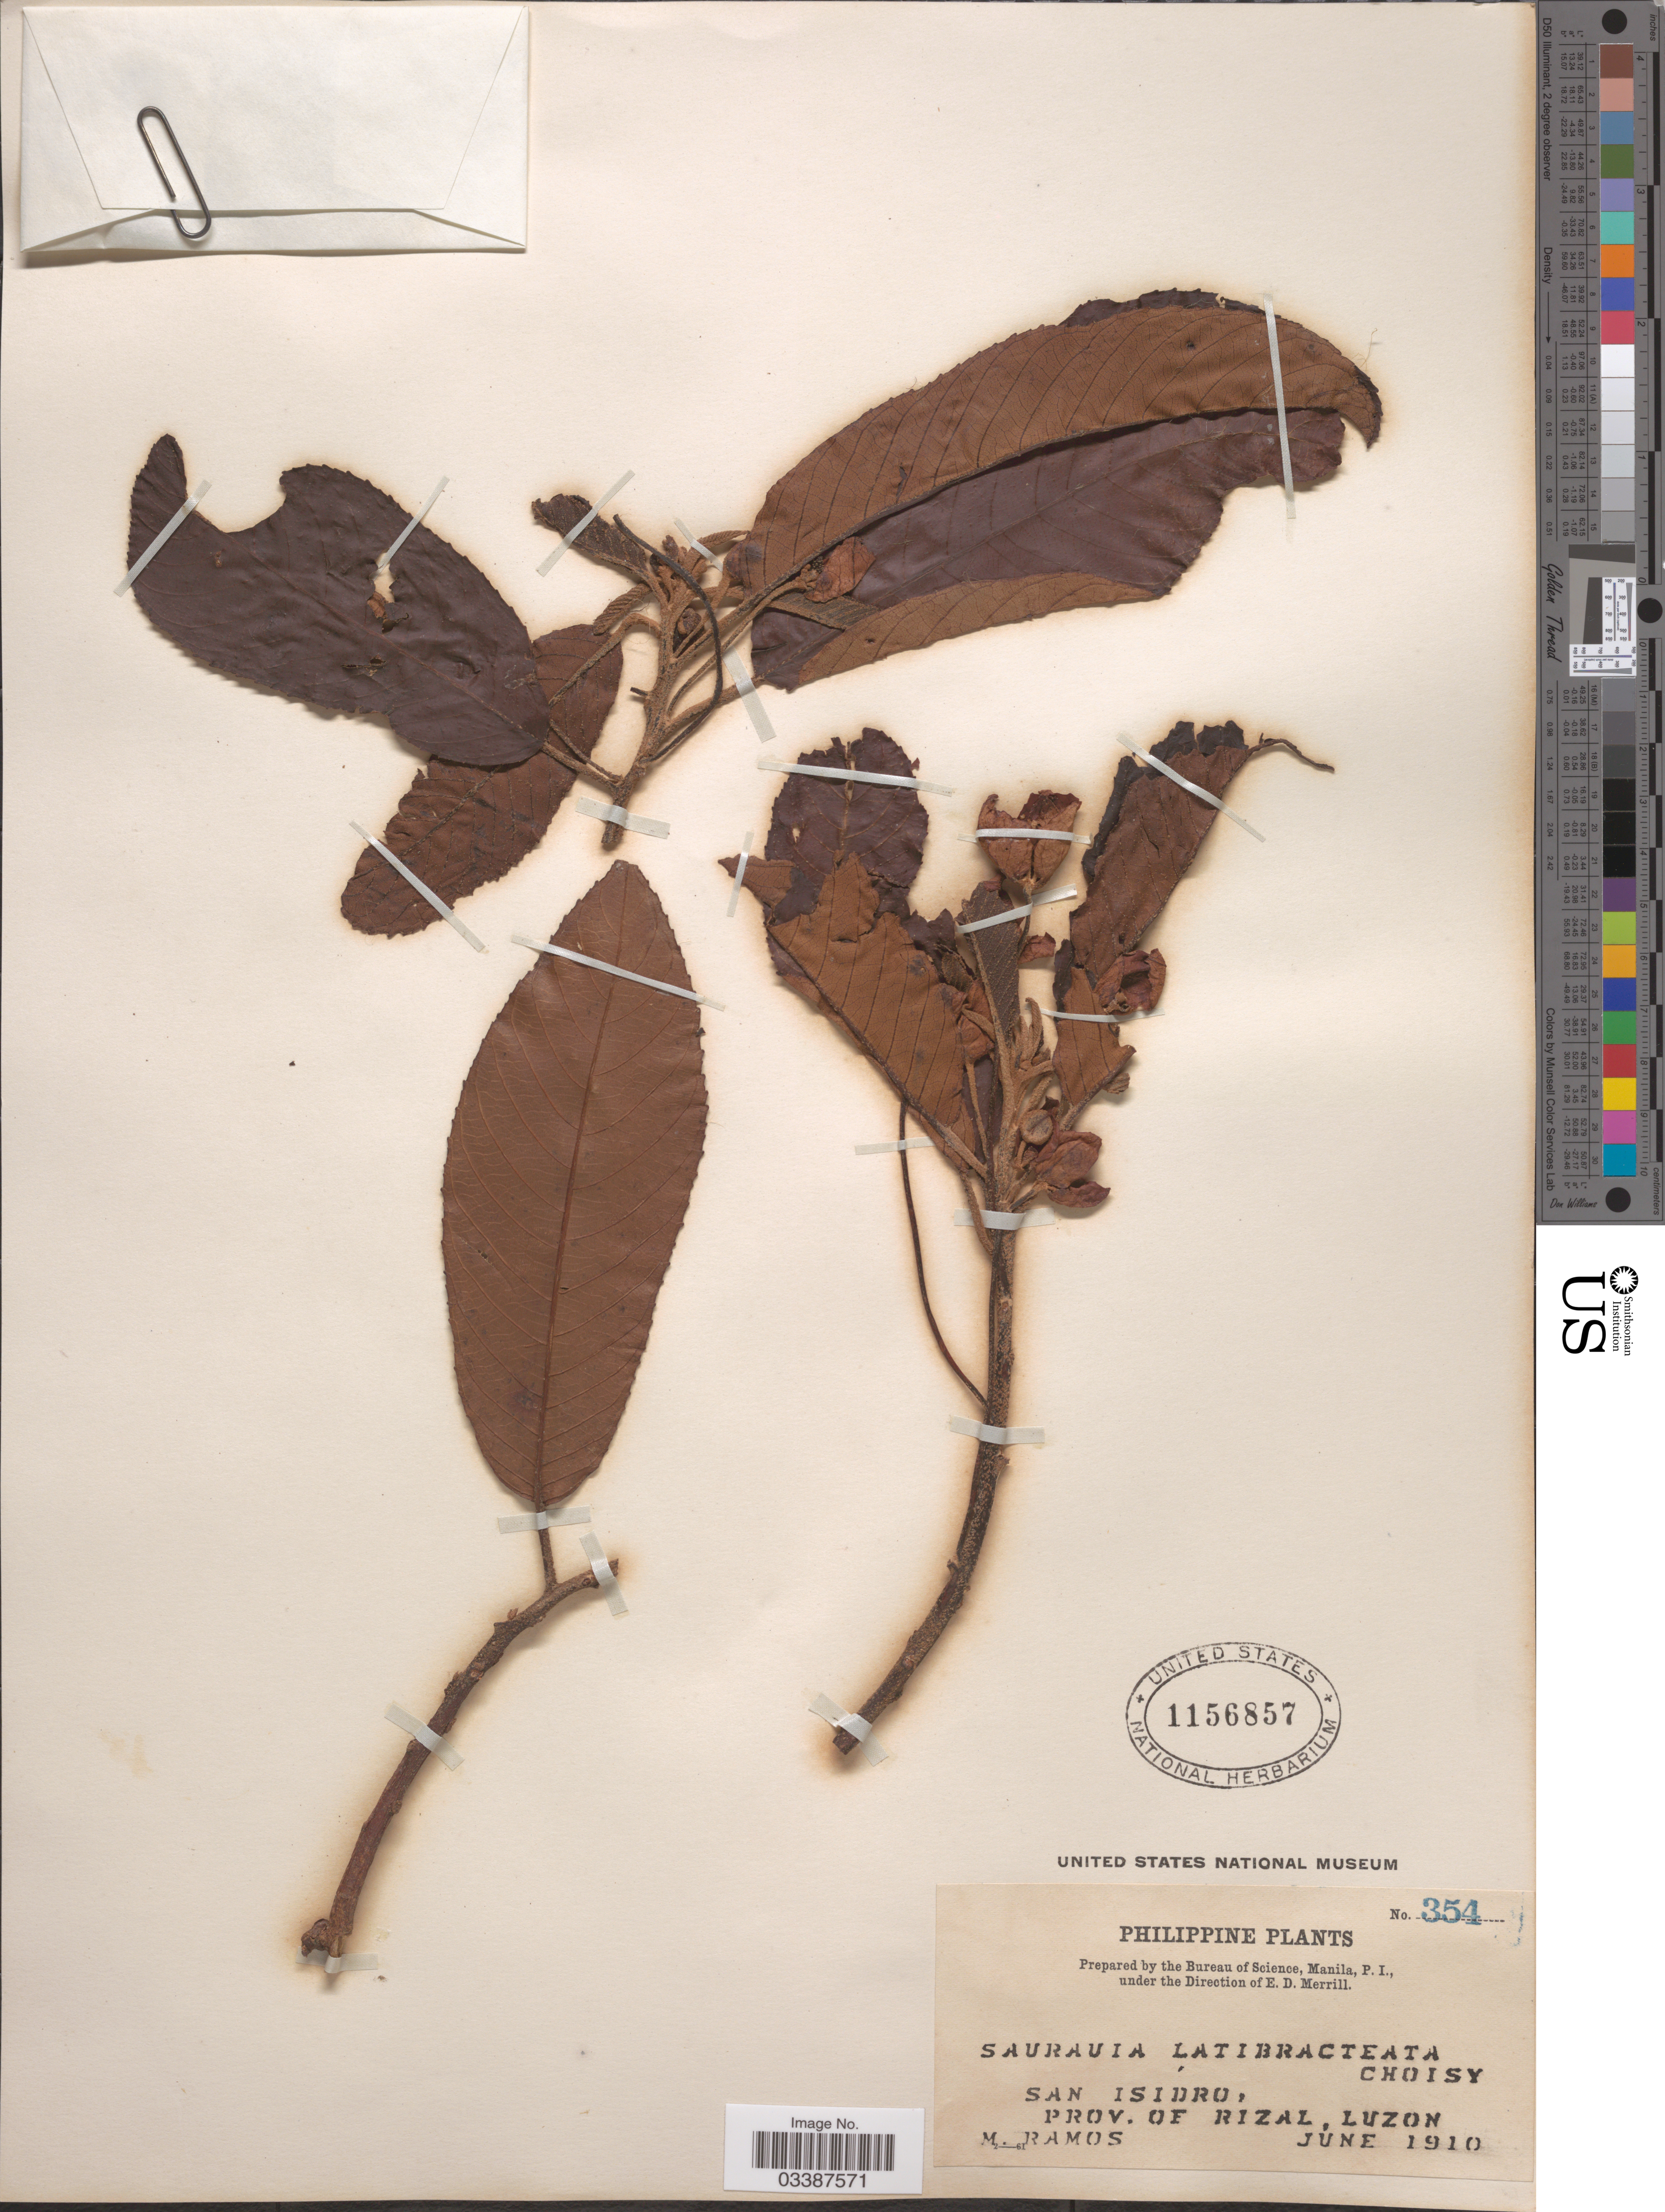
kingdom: Plantae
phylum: Tracheophyta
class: Magnoliopsida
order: Ericales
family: Actinidiaceae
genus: Saurauia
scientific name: Saurauia latibracteata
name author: Choisy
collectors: M. Ramos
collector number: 354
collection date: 1910-06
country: Philippines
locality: San Isidro, Prov. of Rizal, Luzon.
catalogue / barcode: US 1156857